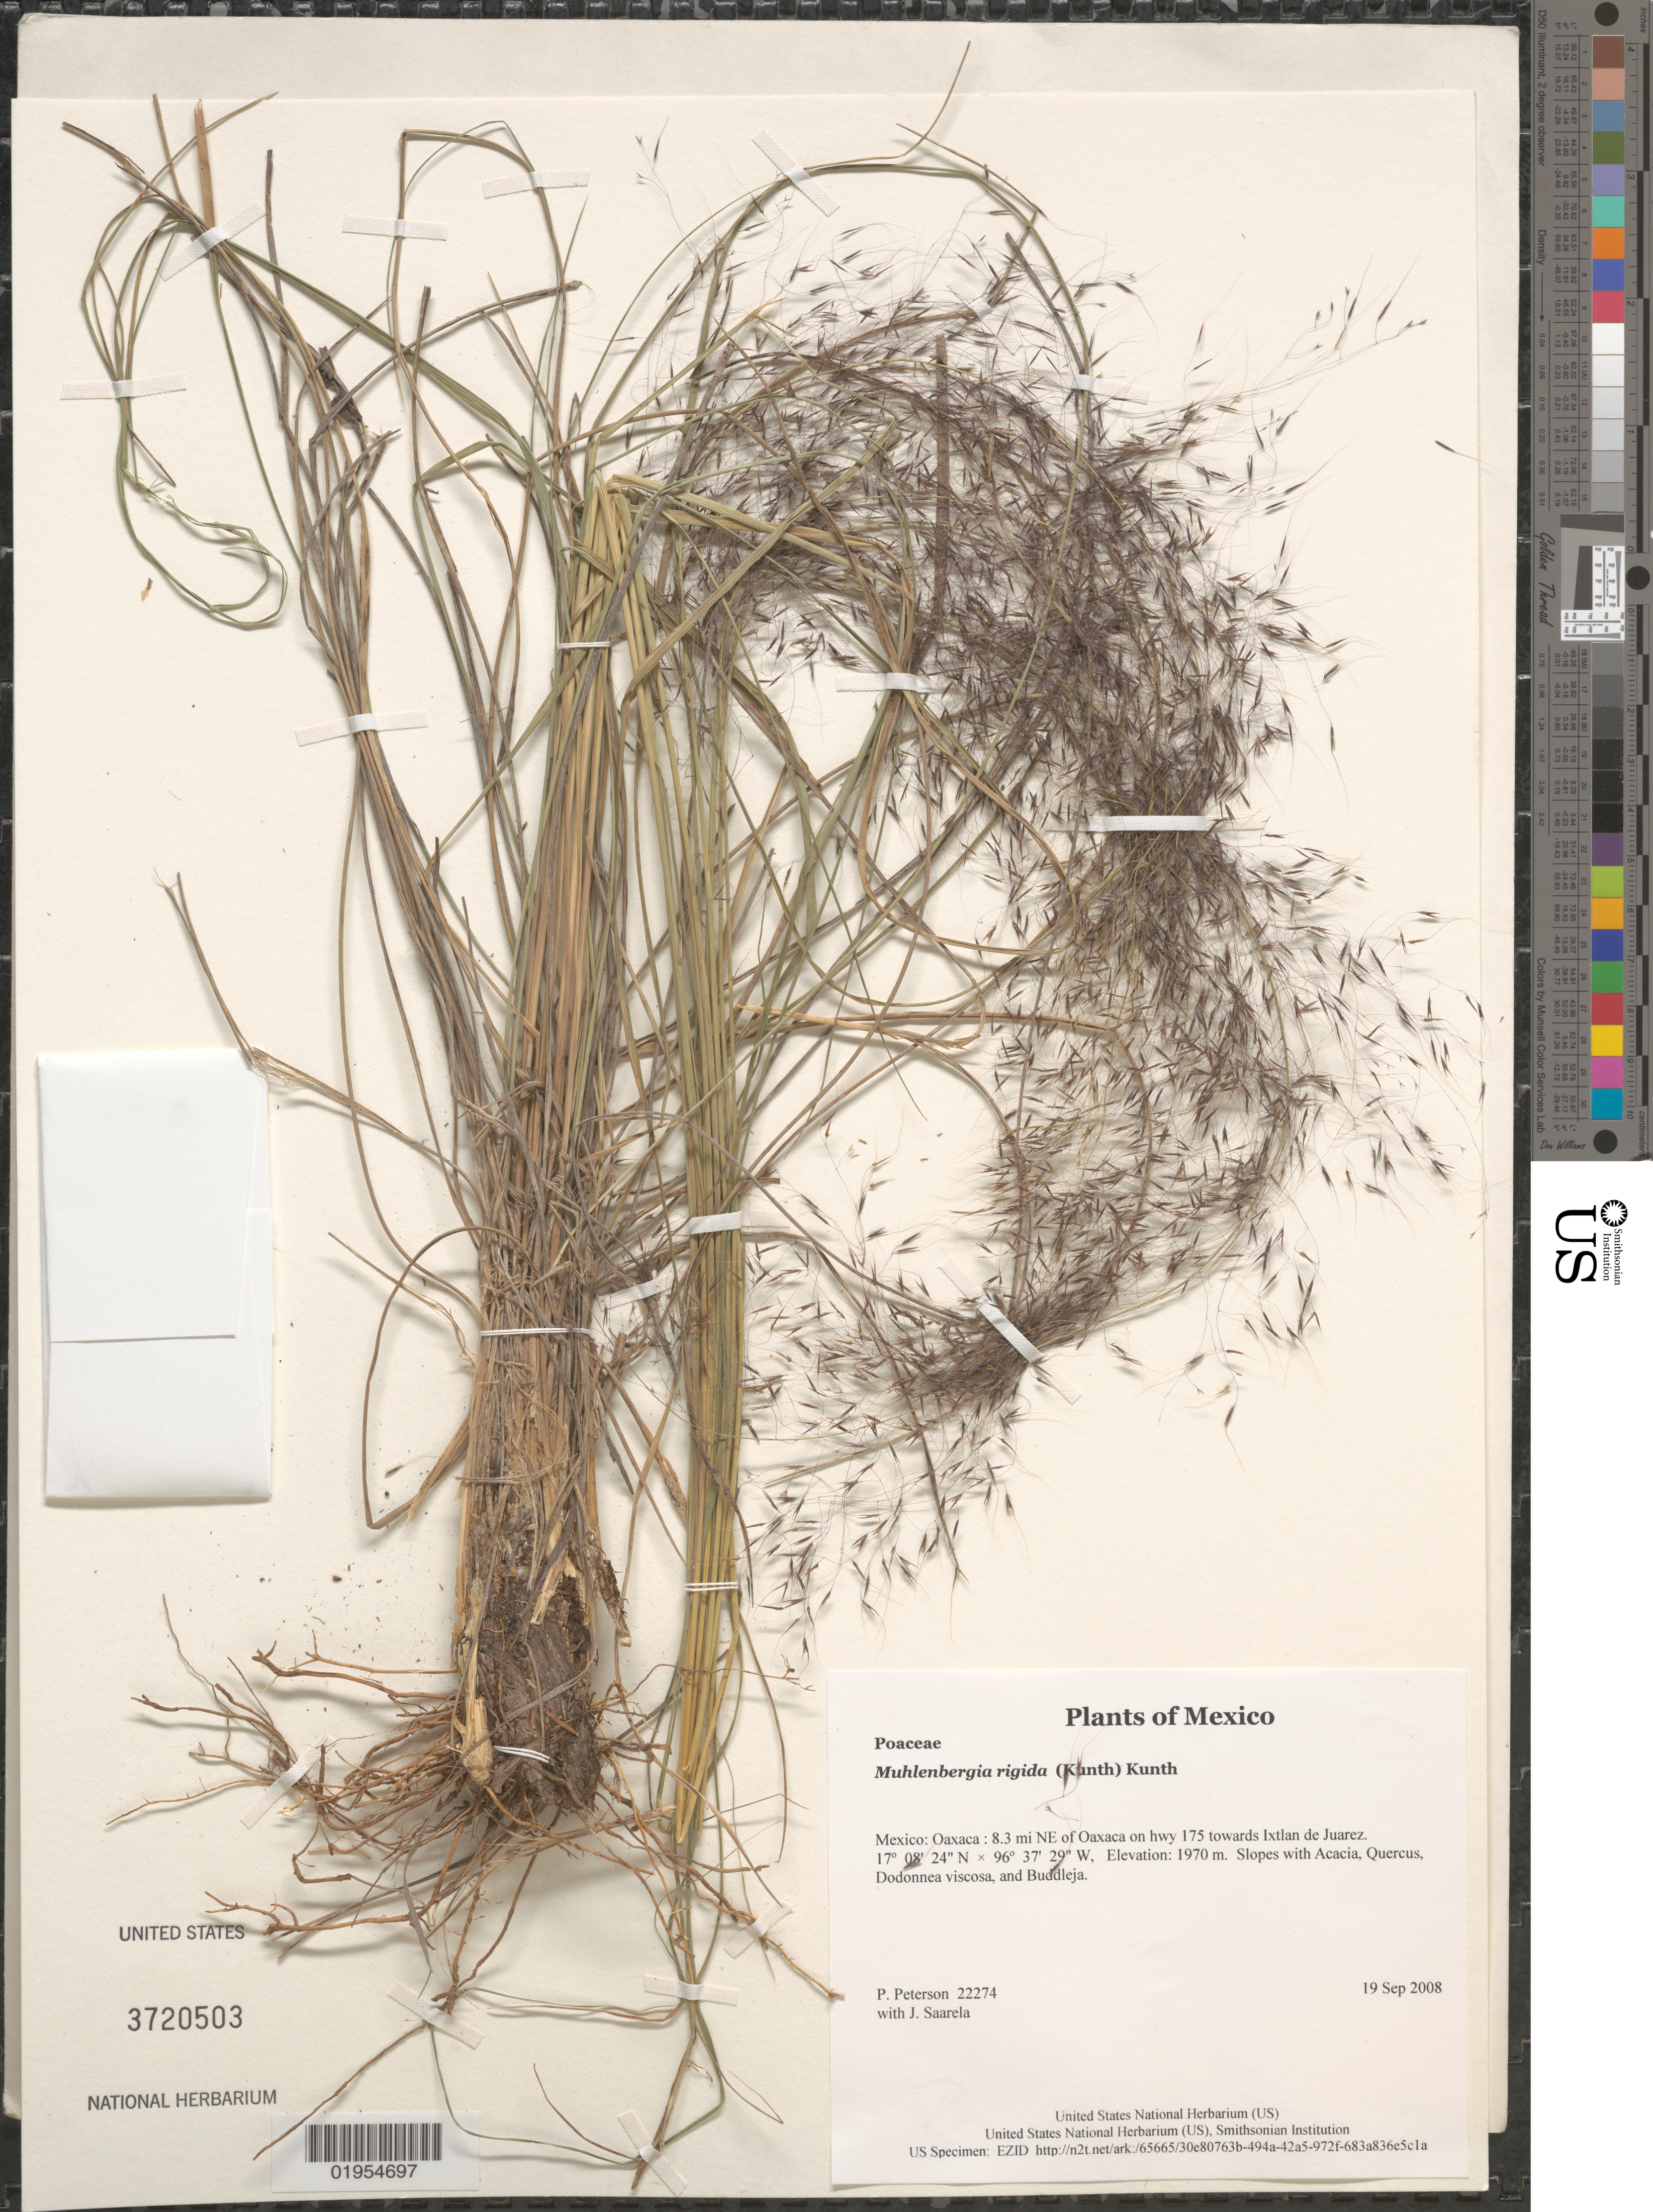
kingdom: Plantae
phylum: Tracheophyta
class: Liliopsida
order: Poales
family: Poaceae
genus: Muhlenbergia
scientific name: Muhlenbergia rigida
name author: (Kunth) Kunth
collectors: P. M. Peterson & J. Saarela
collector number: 22274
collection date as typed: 19 Sep 2008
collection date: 2008-09-19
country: Mexico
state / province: Oaxaca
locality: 8.3 mi NE of Oaxaca on hwy 175 towards Ixtlan de Juarez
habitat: Slopes with Acacia, Quercus, Dodonnea viscosa, and Buddleja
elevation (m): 1970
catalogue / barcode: US 3720503